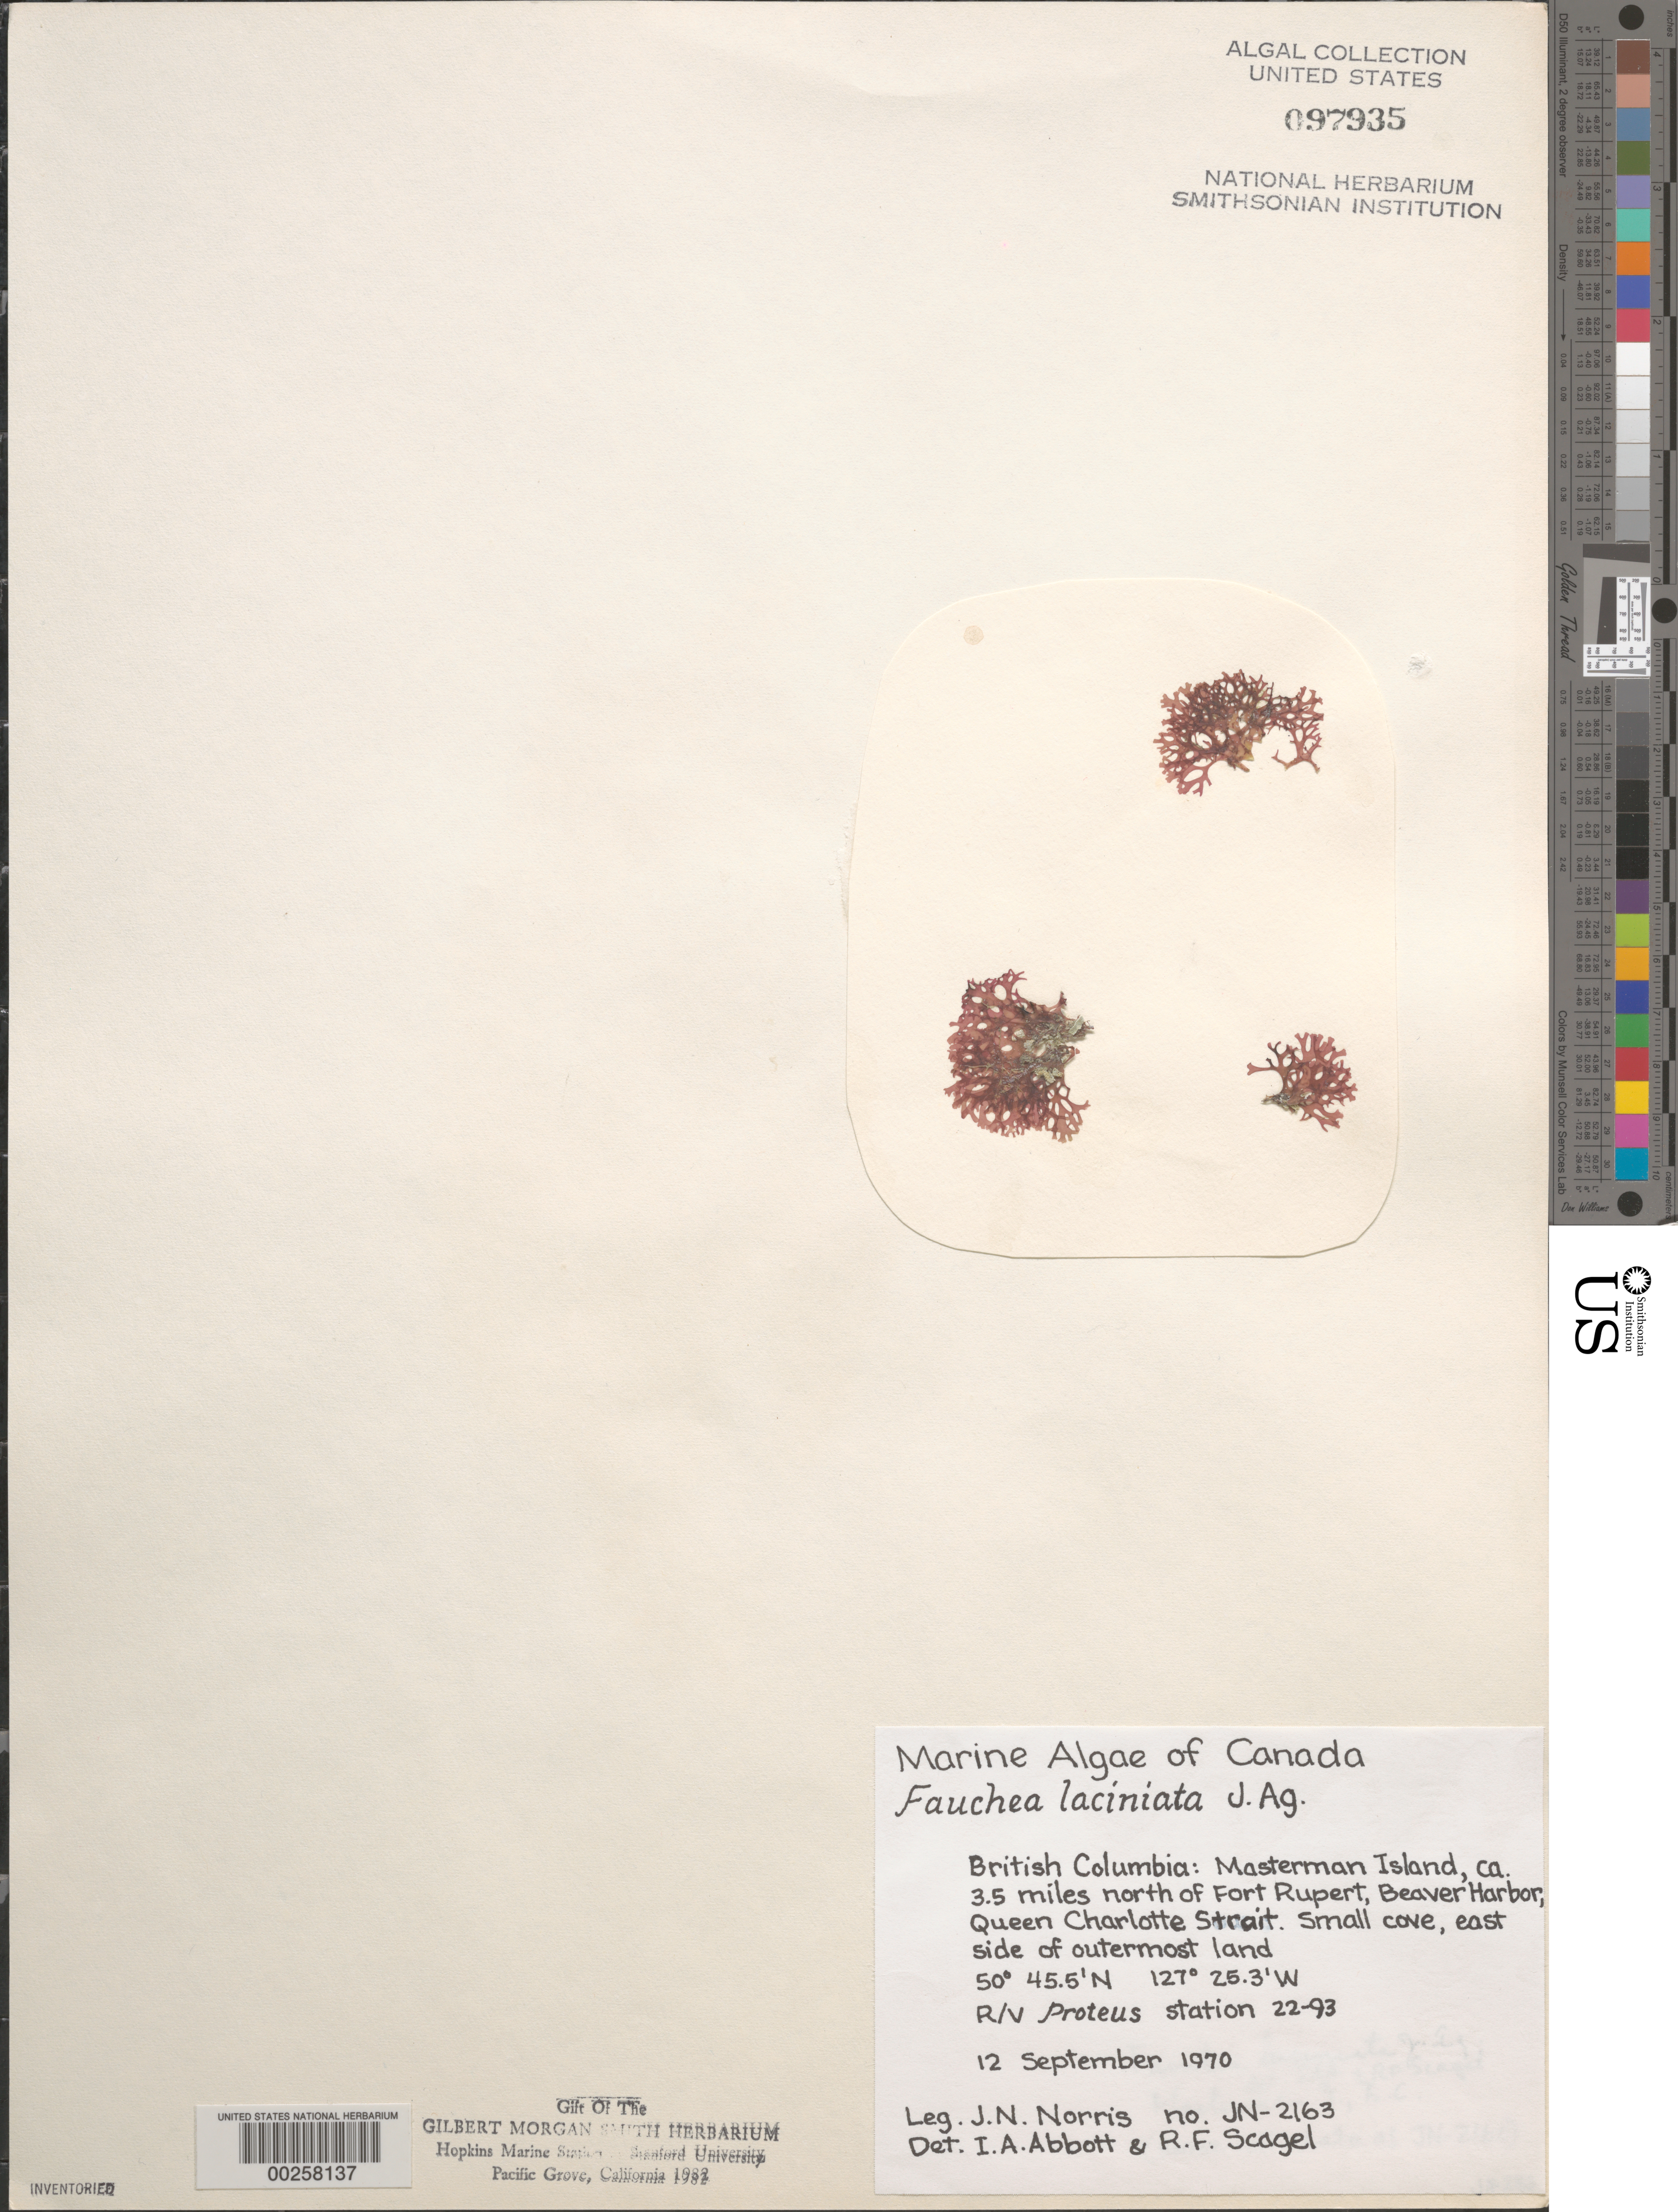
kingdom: Plantae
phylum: Rhodophyta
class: Florideophyceae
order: Rhodymeniales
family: Faucheaceae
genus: Gloiocladia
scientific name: Gloiocladia laciniata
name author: (J. Agardh) Rodríguez-Prieto & N. Sánchez in Rodríguez-Prieto et al.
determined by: Algae name updating Project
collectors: J. N. Norris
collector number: JN-2163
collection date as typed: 12 Sep 1970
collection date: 1970-09-12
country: Canada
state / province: British Columbia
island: Masterman Island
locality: Ca. 3.5 miles north of Fort Rupert, Beaver Harbor, Queen Charlotte Strait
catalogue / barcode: US 97935